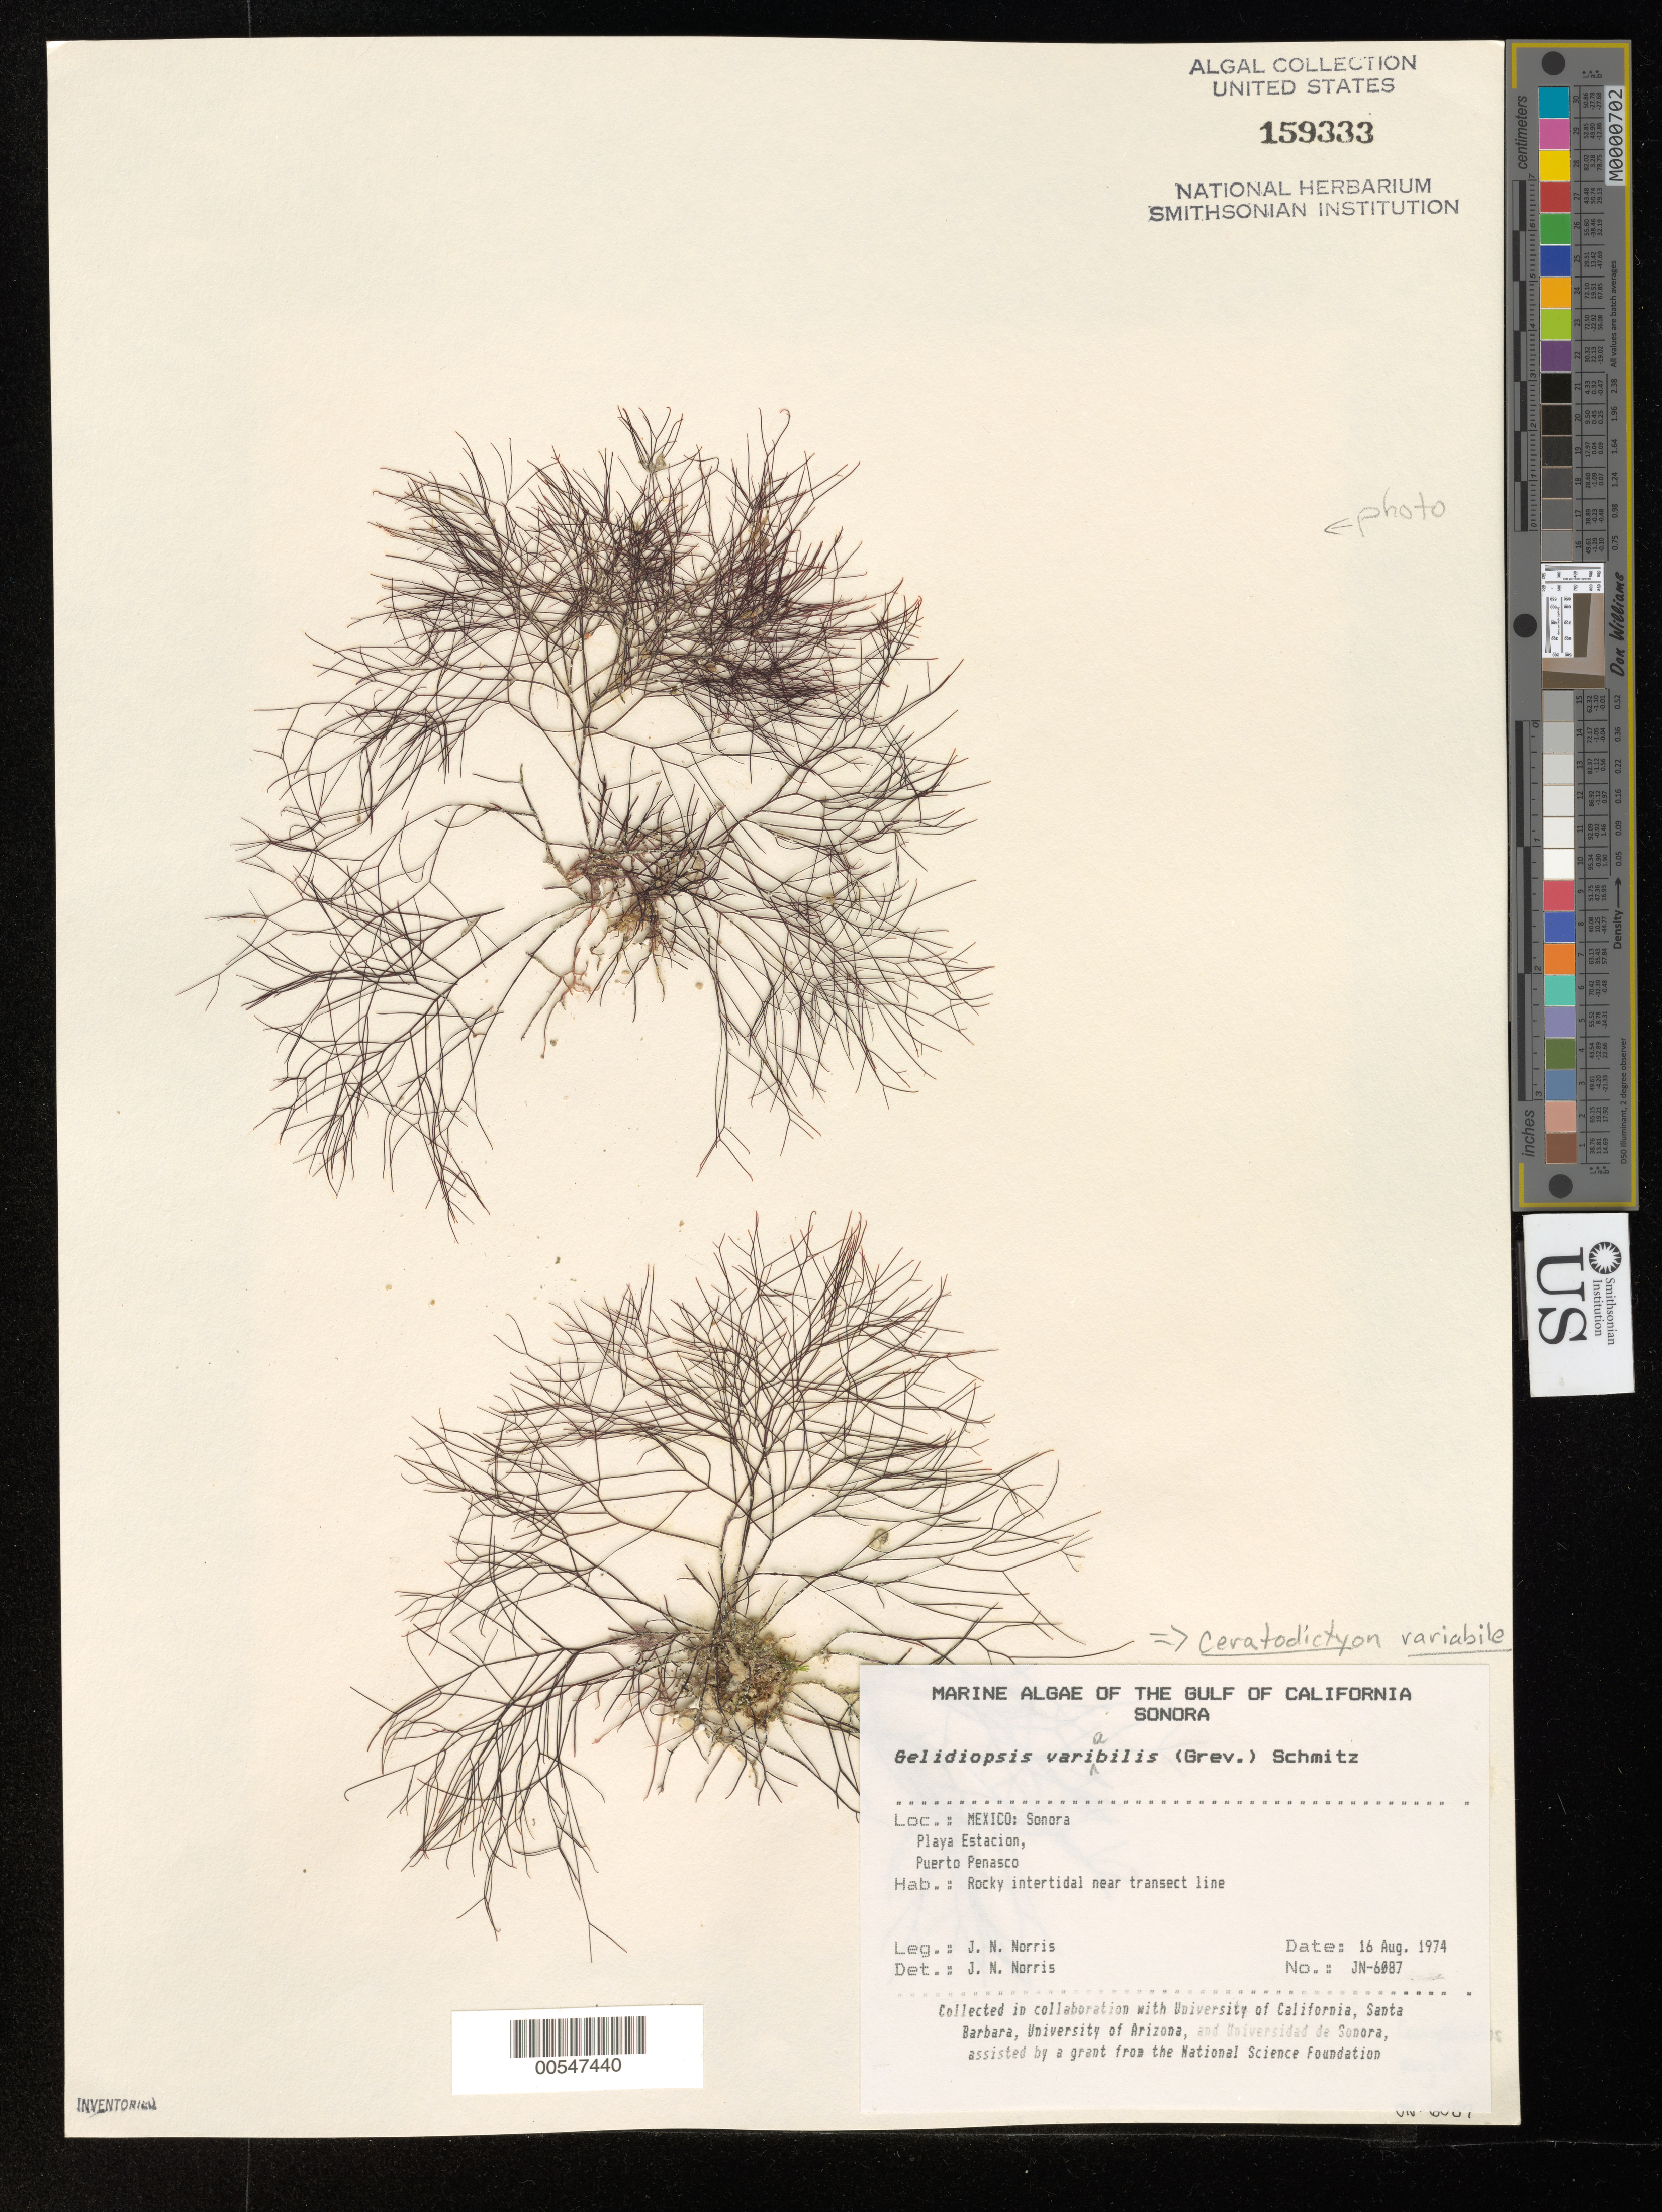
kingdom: Plantae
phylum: Rhodophyta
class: Florideophyceae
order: Rhodymeniales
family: Lomentariaceae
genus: Ceratodictyon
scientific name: Ceratodictyon variabile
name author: (J. Agardh) R.E. Norris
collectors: J. N. Norris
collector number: JN-6087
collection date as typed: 16 Aug 1974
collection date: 1974-08-16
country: Mexico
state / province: Sonora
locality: Playa Estacion, Puerto Penasco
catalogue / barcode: US 159333